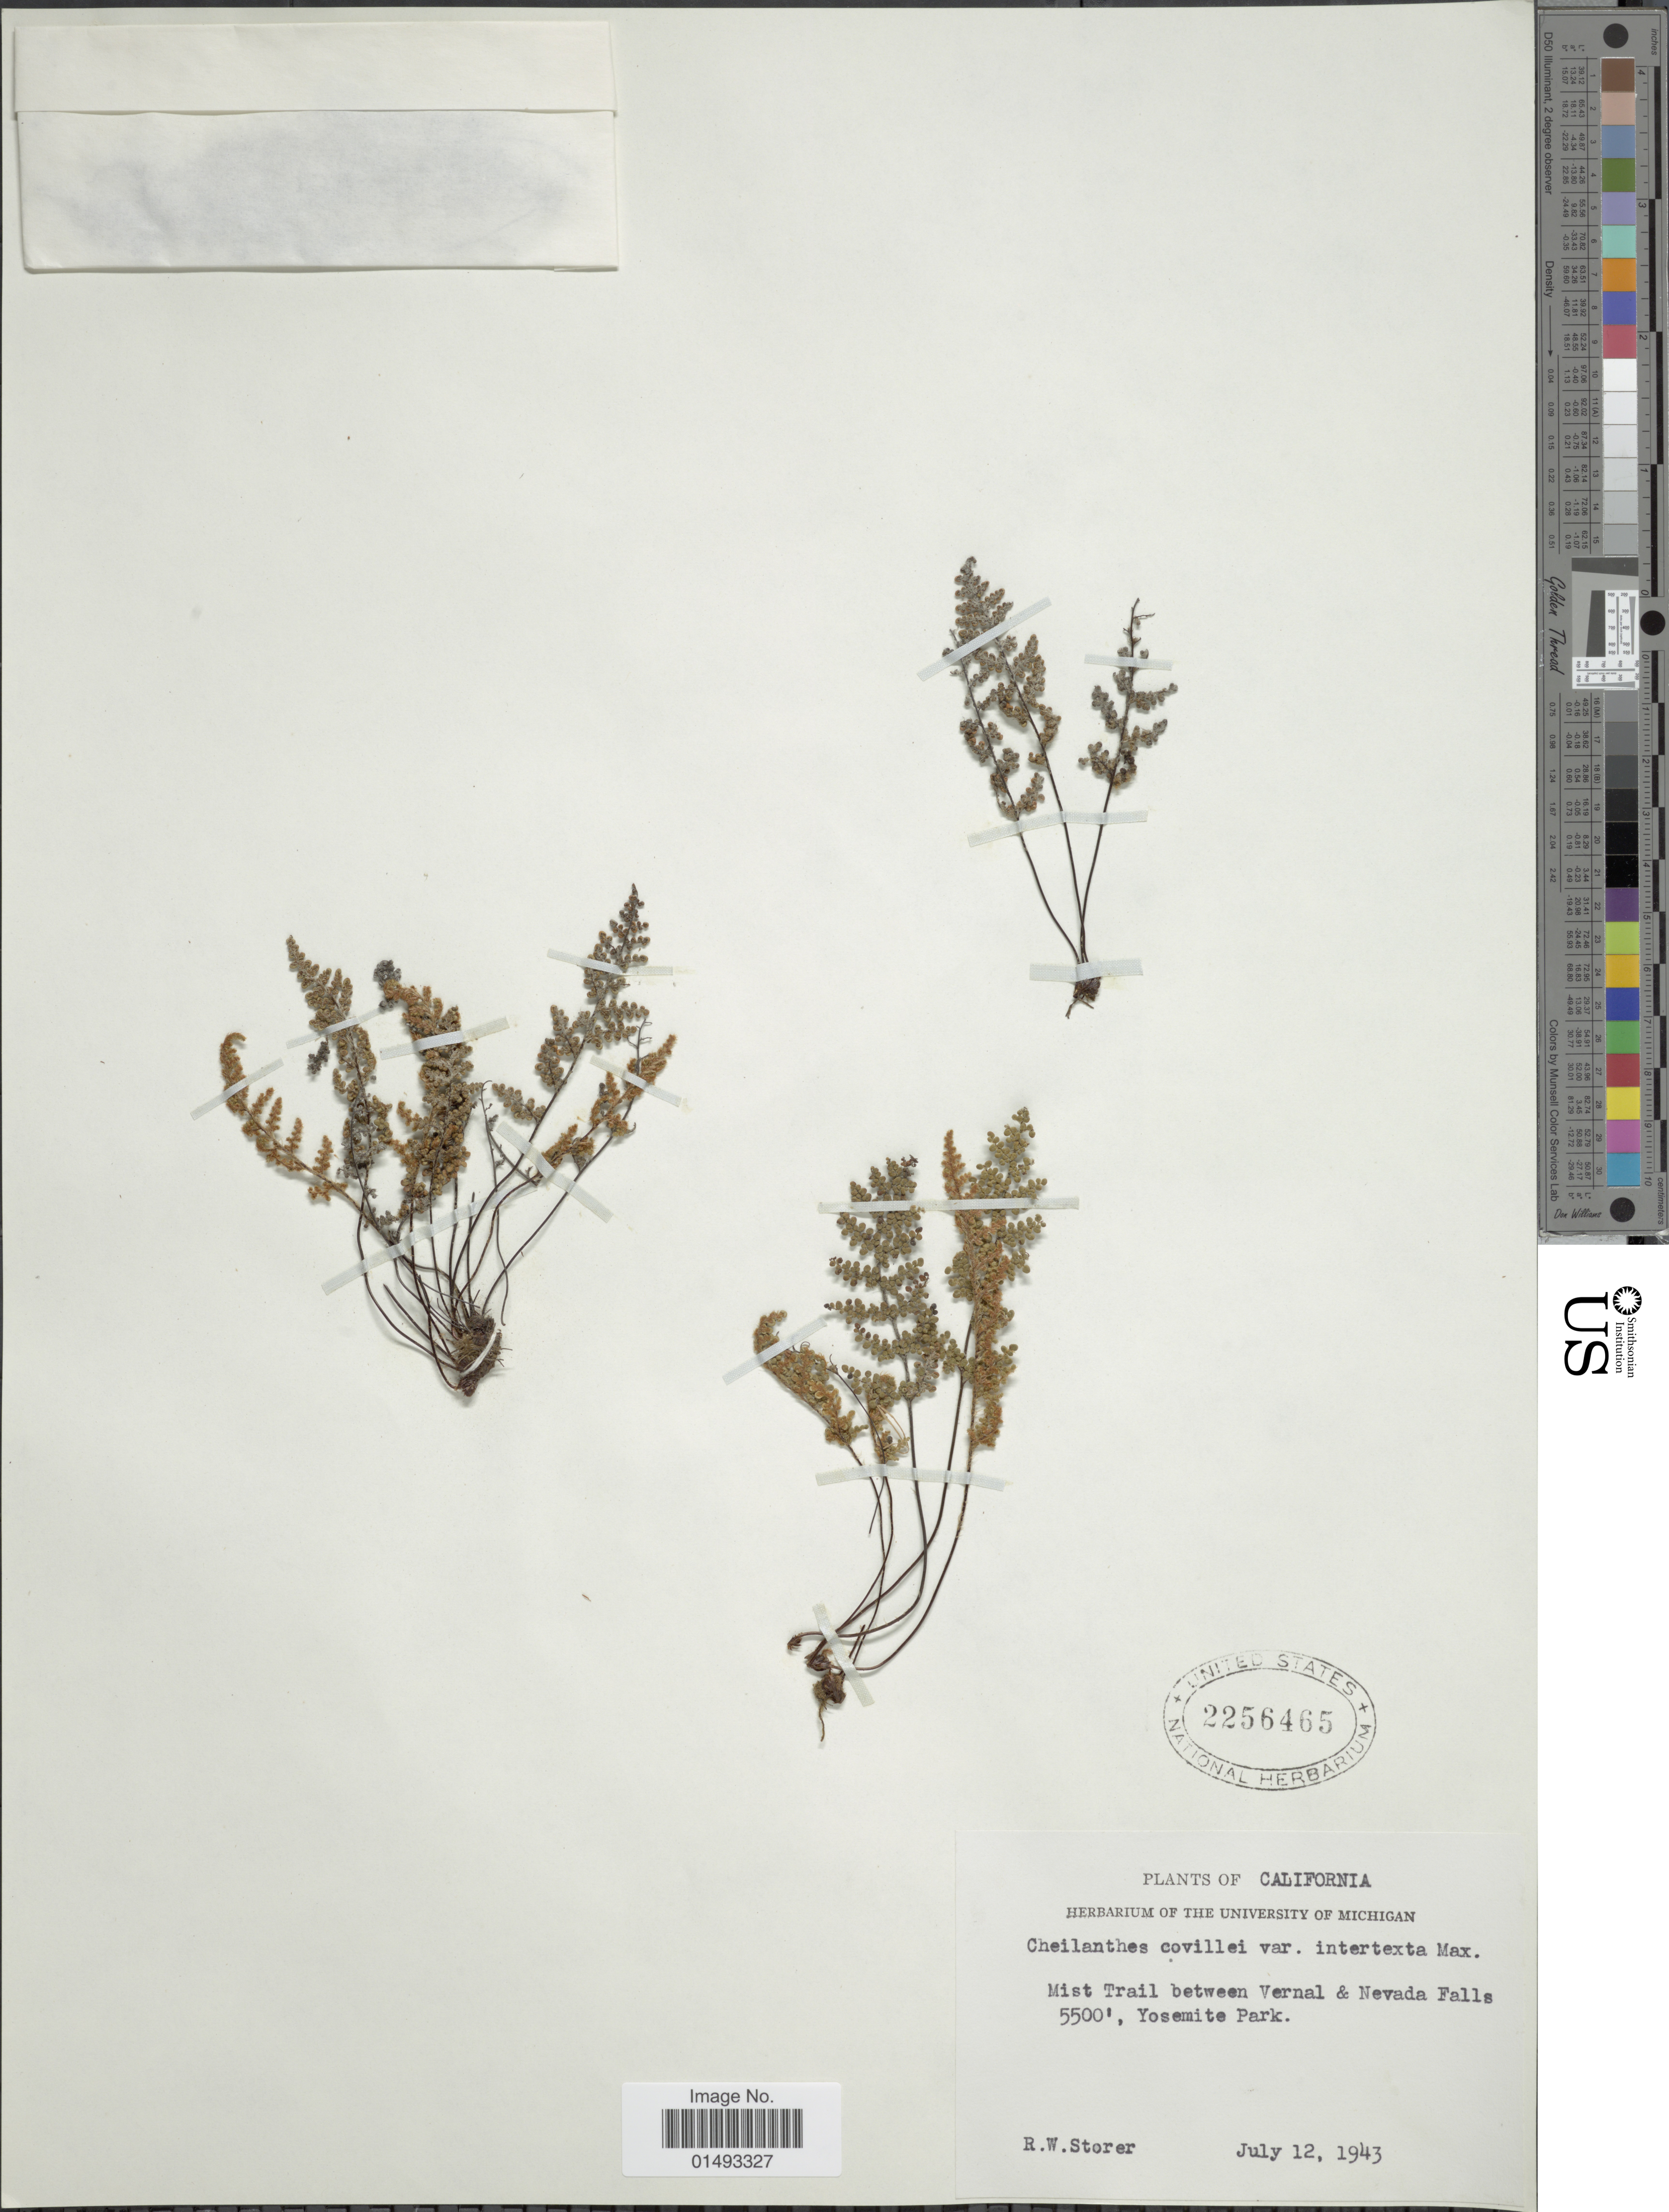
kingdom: Plantae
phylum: Tracheophyta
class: Polypodiopsida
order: Polypodiales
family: Pteridaceae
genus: Myriopteris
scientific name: Myriopteris intertexta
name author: (Maxon) Grusz & Windham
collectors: R. Storer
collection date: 1943-07-12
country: United States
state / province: Nevada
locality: California, Mist Trail between Vernal & Nevada Falls, Yosemite Park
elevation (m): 1676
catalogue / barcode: US 2256465